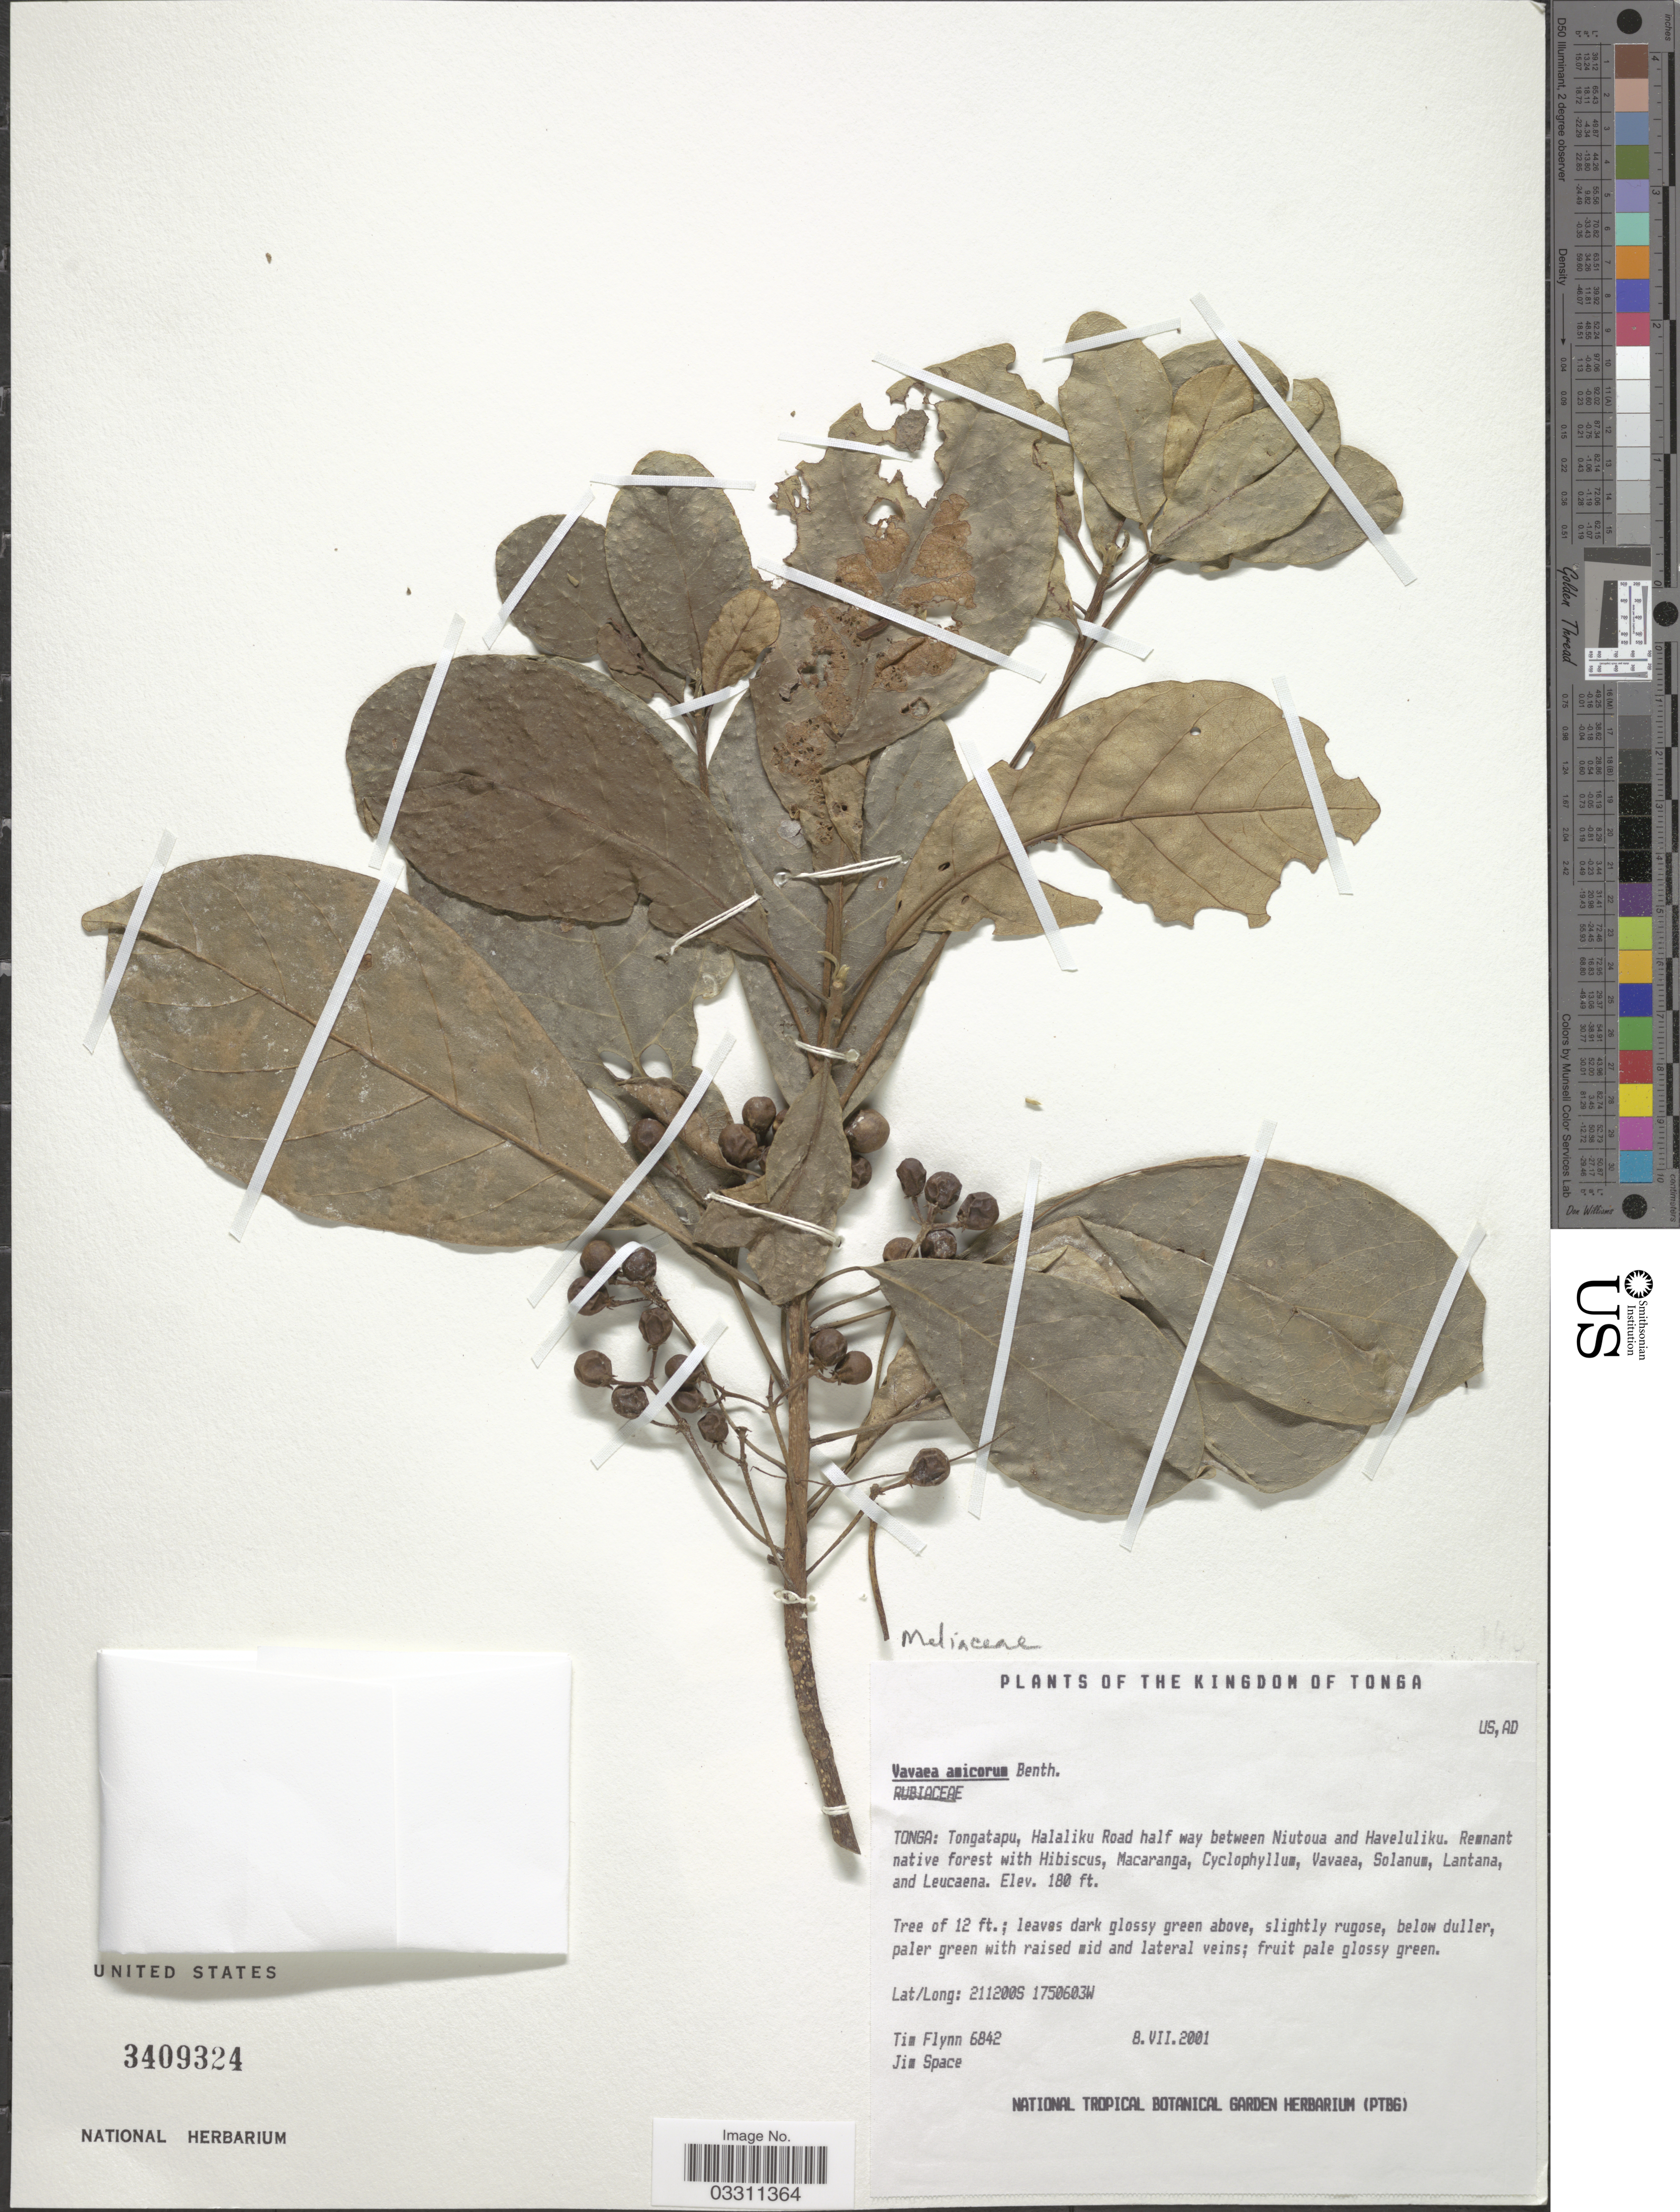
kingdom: Plantae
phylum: Tracheophyta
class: Magnoliopsida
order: Sapindales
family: Rutaceae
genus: Micromelum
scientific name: Micromelum minutum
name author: (G. Forst.) Wight & Arn.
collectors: T. Flynn & J. Space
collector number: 6842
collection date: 2001-07-08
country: Tonga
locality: The Kingdom of Tonga. Tongatapu, Halaliku Road half way between Niutoua and Haveluliku.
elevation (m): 55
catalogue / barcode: US 3409324